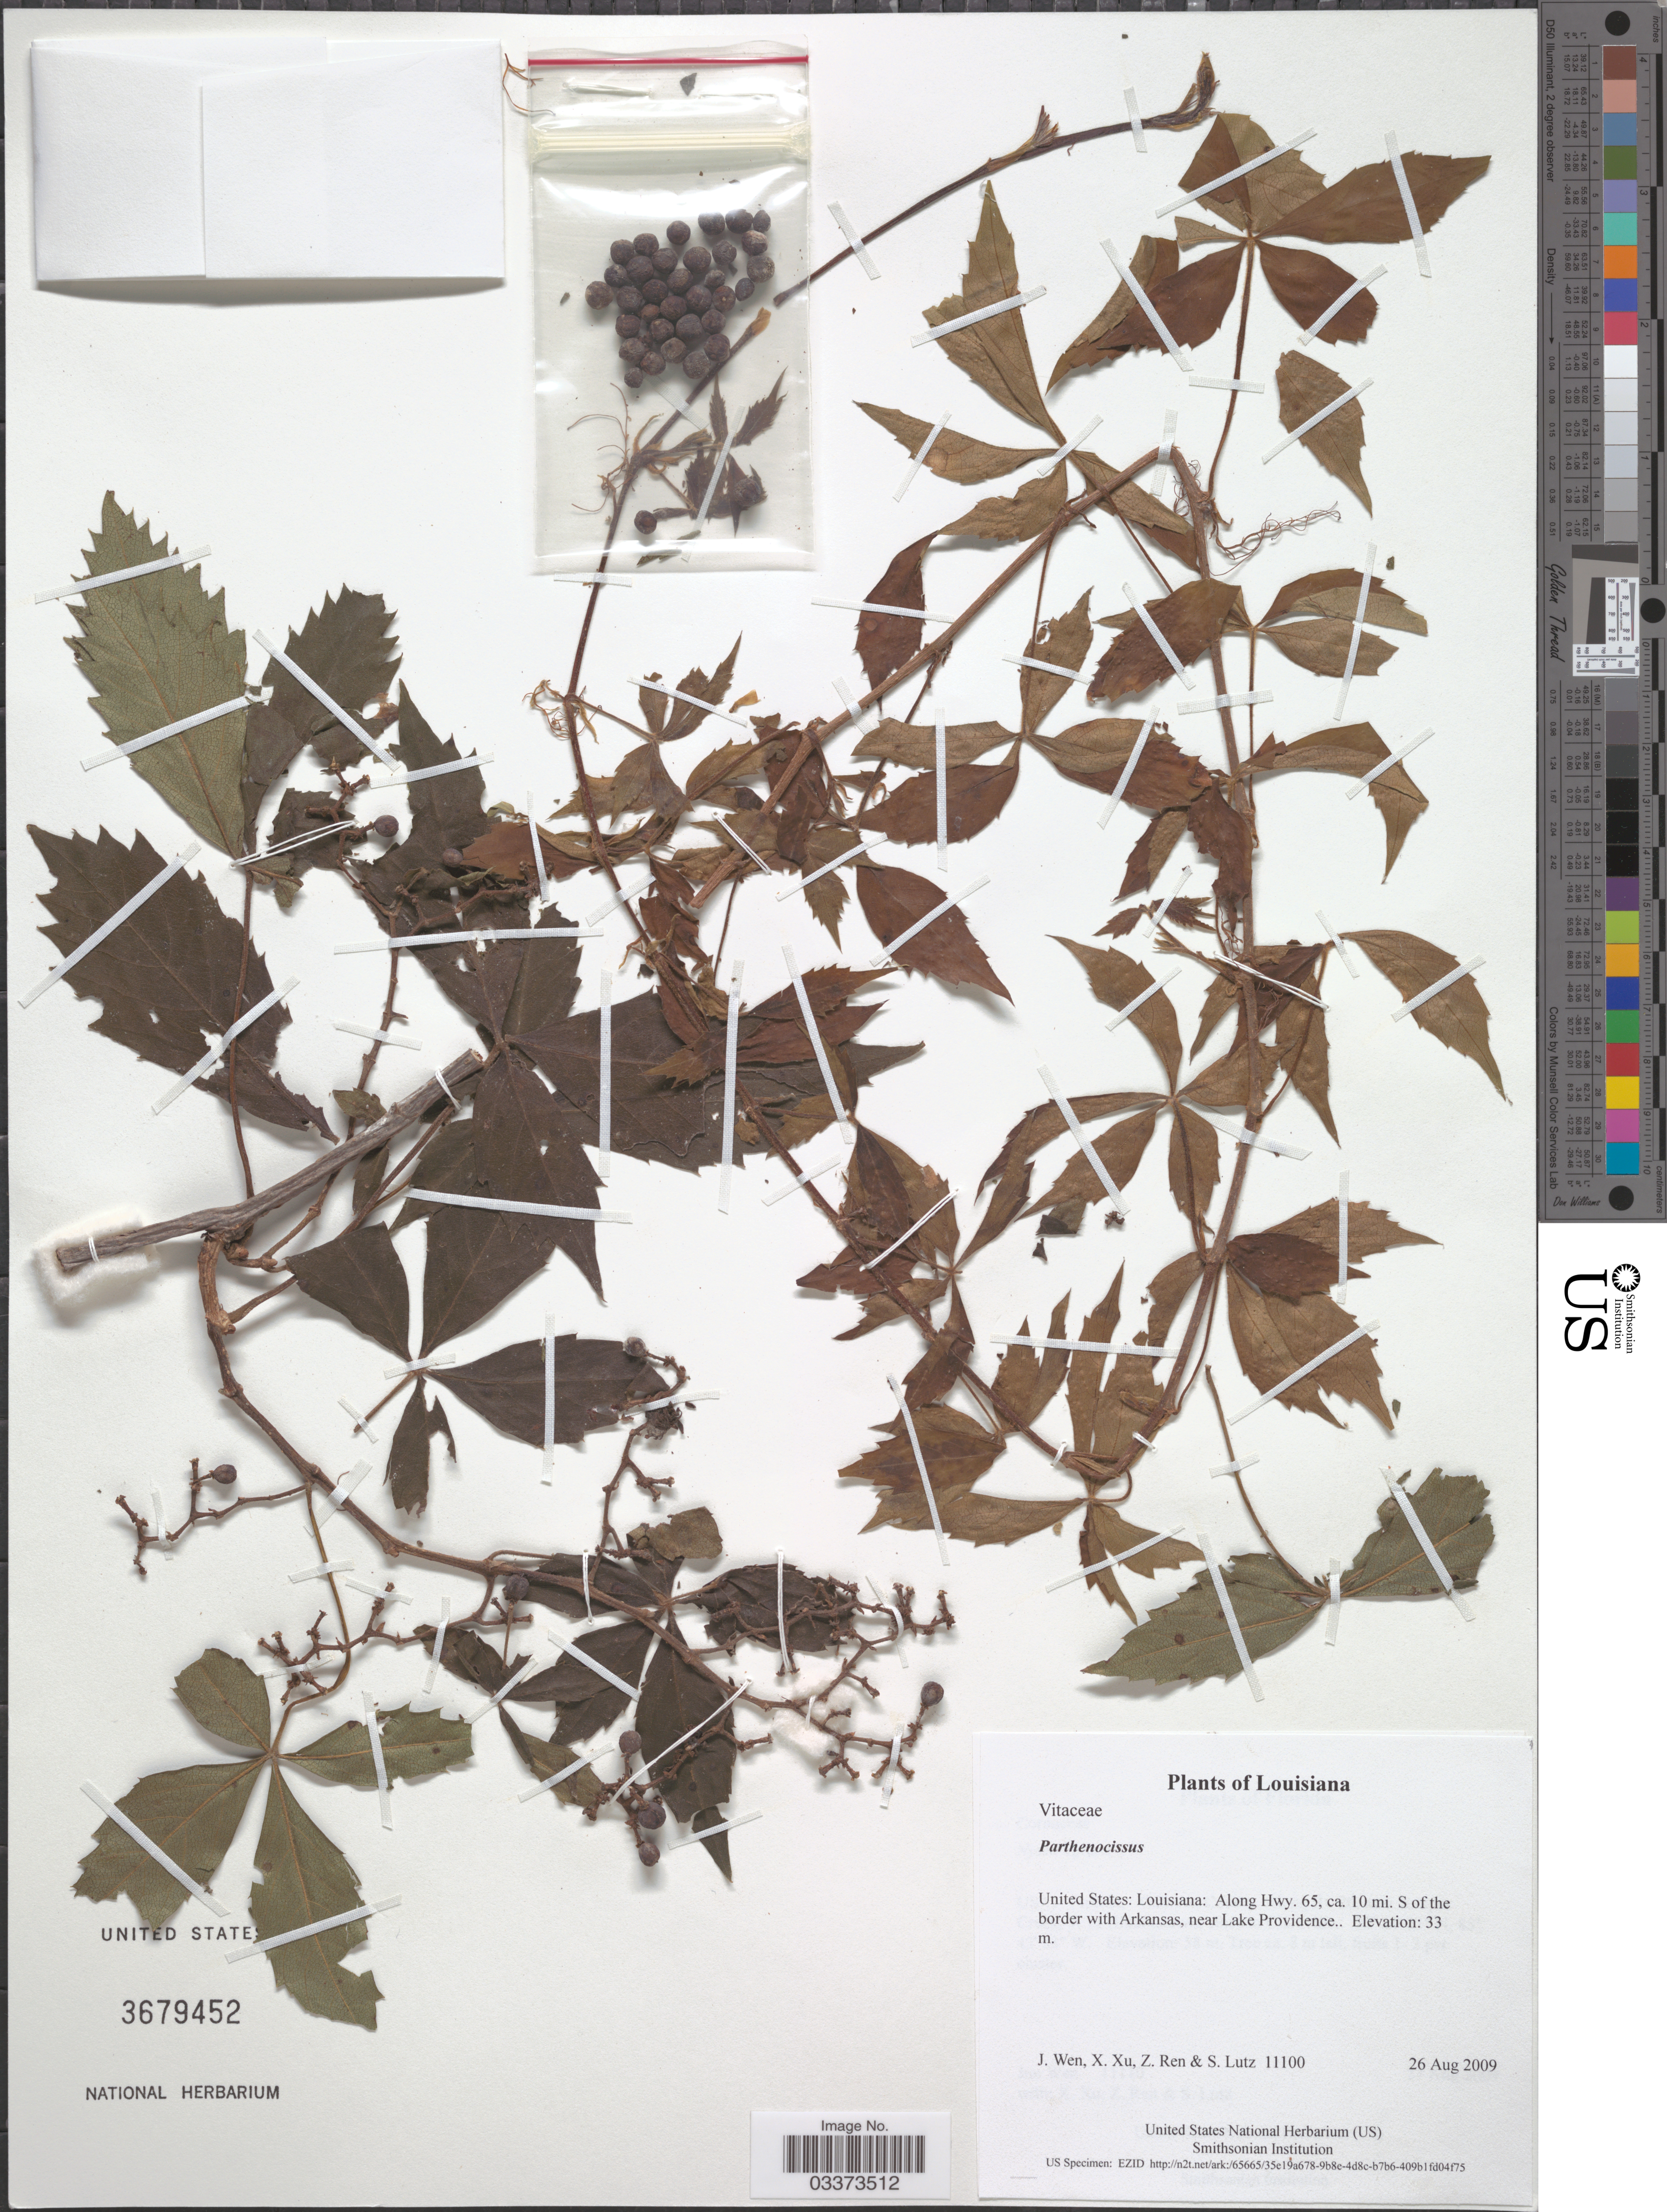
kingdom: Plantae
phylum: Tracheophyta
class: Magnoliopsida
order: Vitales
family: Vitaceae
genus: Parthenocissus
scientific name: Parthenocissus sp.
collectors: J. Wen, X. Xu, Z. Ren & S. Lutz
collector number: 11100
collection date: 2009-08-26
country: United States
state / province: Louisiana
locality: Along Hwy. 65, ca. 10 mi. S of the border with Arkansas, near Lake Providence.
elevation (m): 33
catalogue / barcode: US 3679452